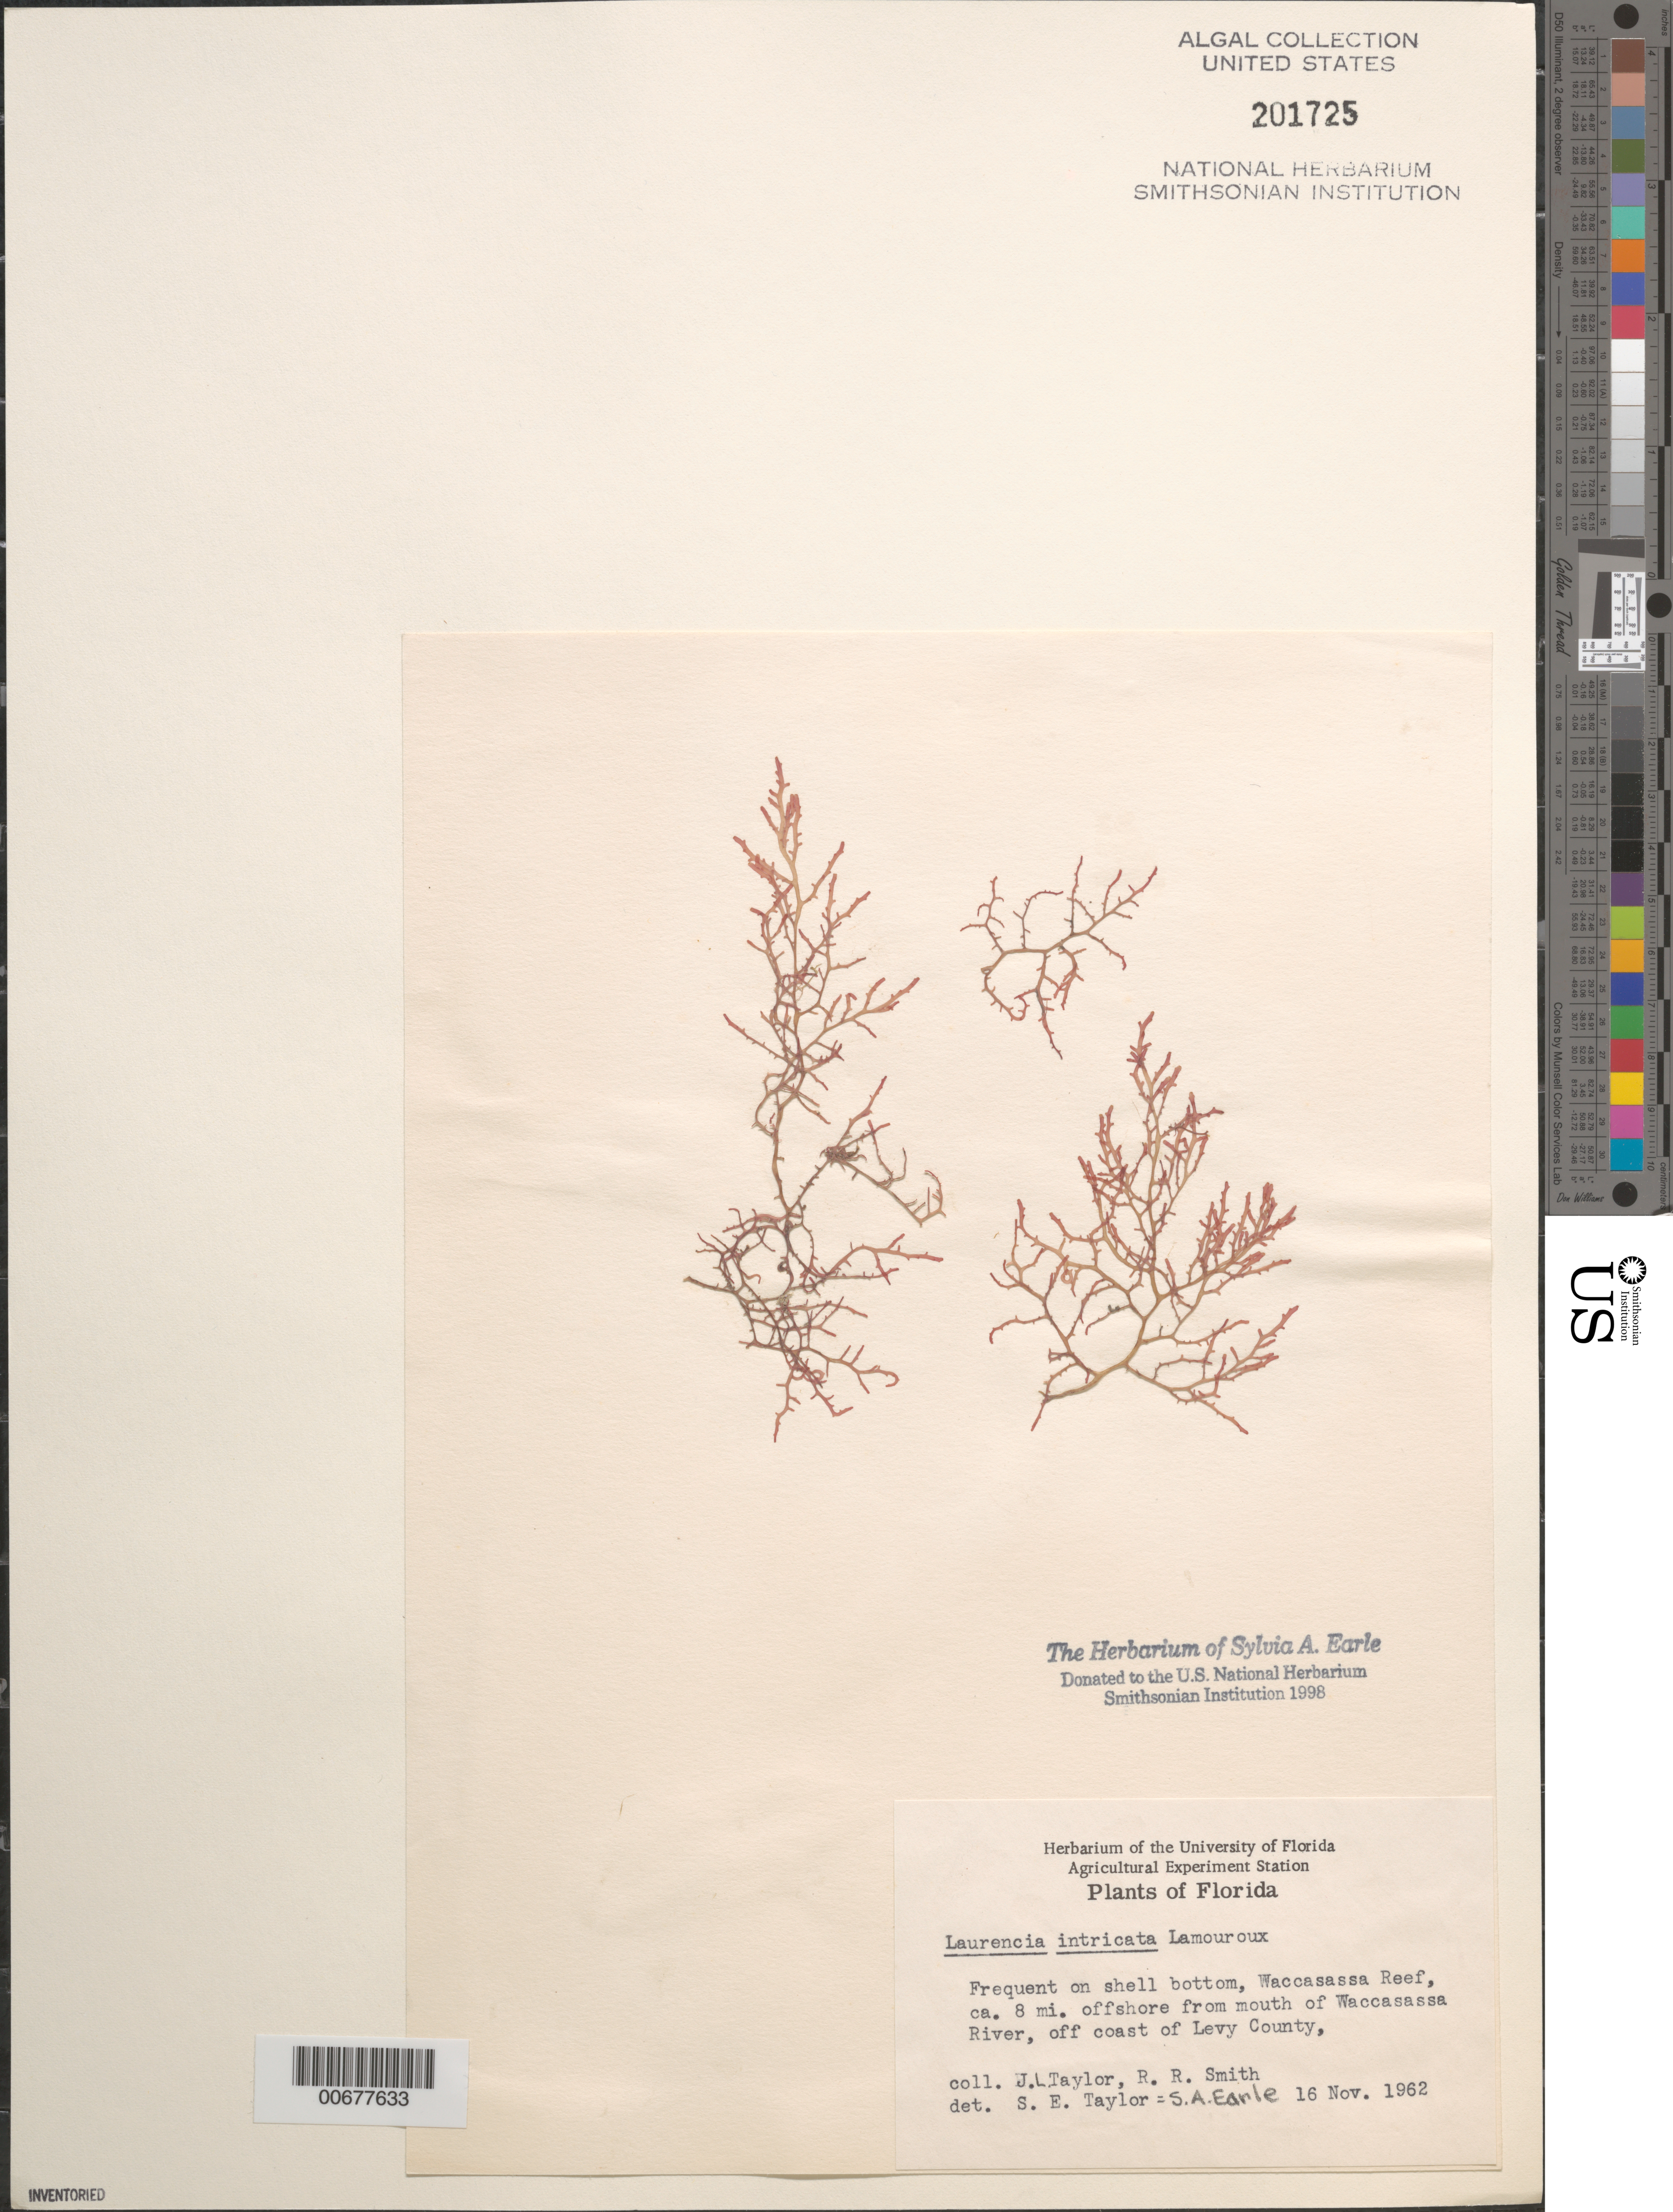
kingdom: Plantae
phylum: Rhodophyta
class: Florideophyceae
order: Ceramiales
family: Rhodomelaceae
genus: Laurencia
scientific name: Laurencia intricata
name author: J.V.Lamouroux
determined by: Earle, S. A.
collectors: J. L. Taylor & R. R. Smith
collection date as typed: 16 Nov 1962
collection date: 1962-11-16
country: United States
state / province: Florida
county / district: Levy County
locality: Waccasassa Reef, ca. 8 miles off Waccasassa River mouth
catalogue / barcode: US 201725